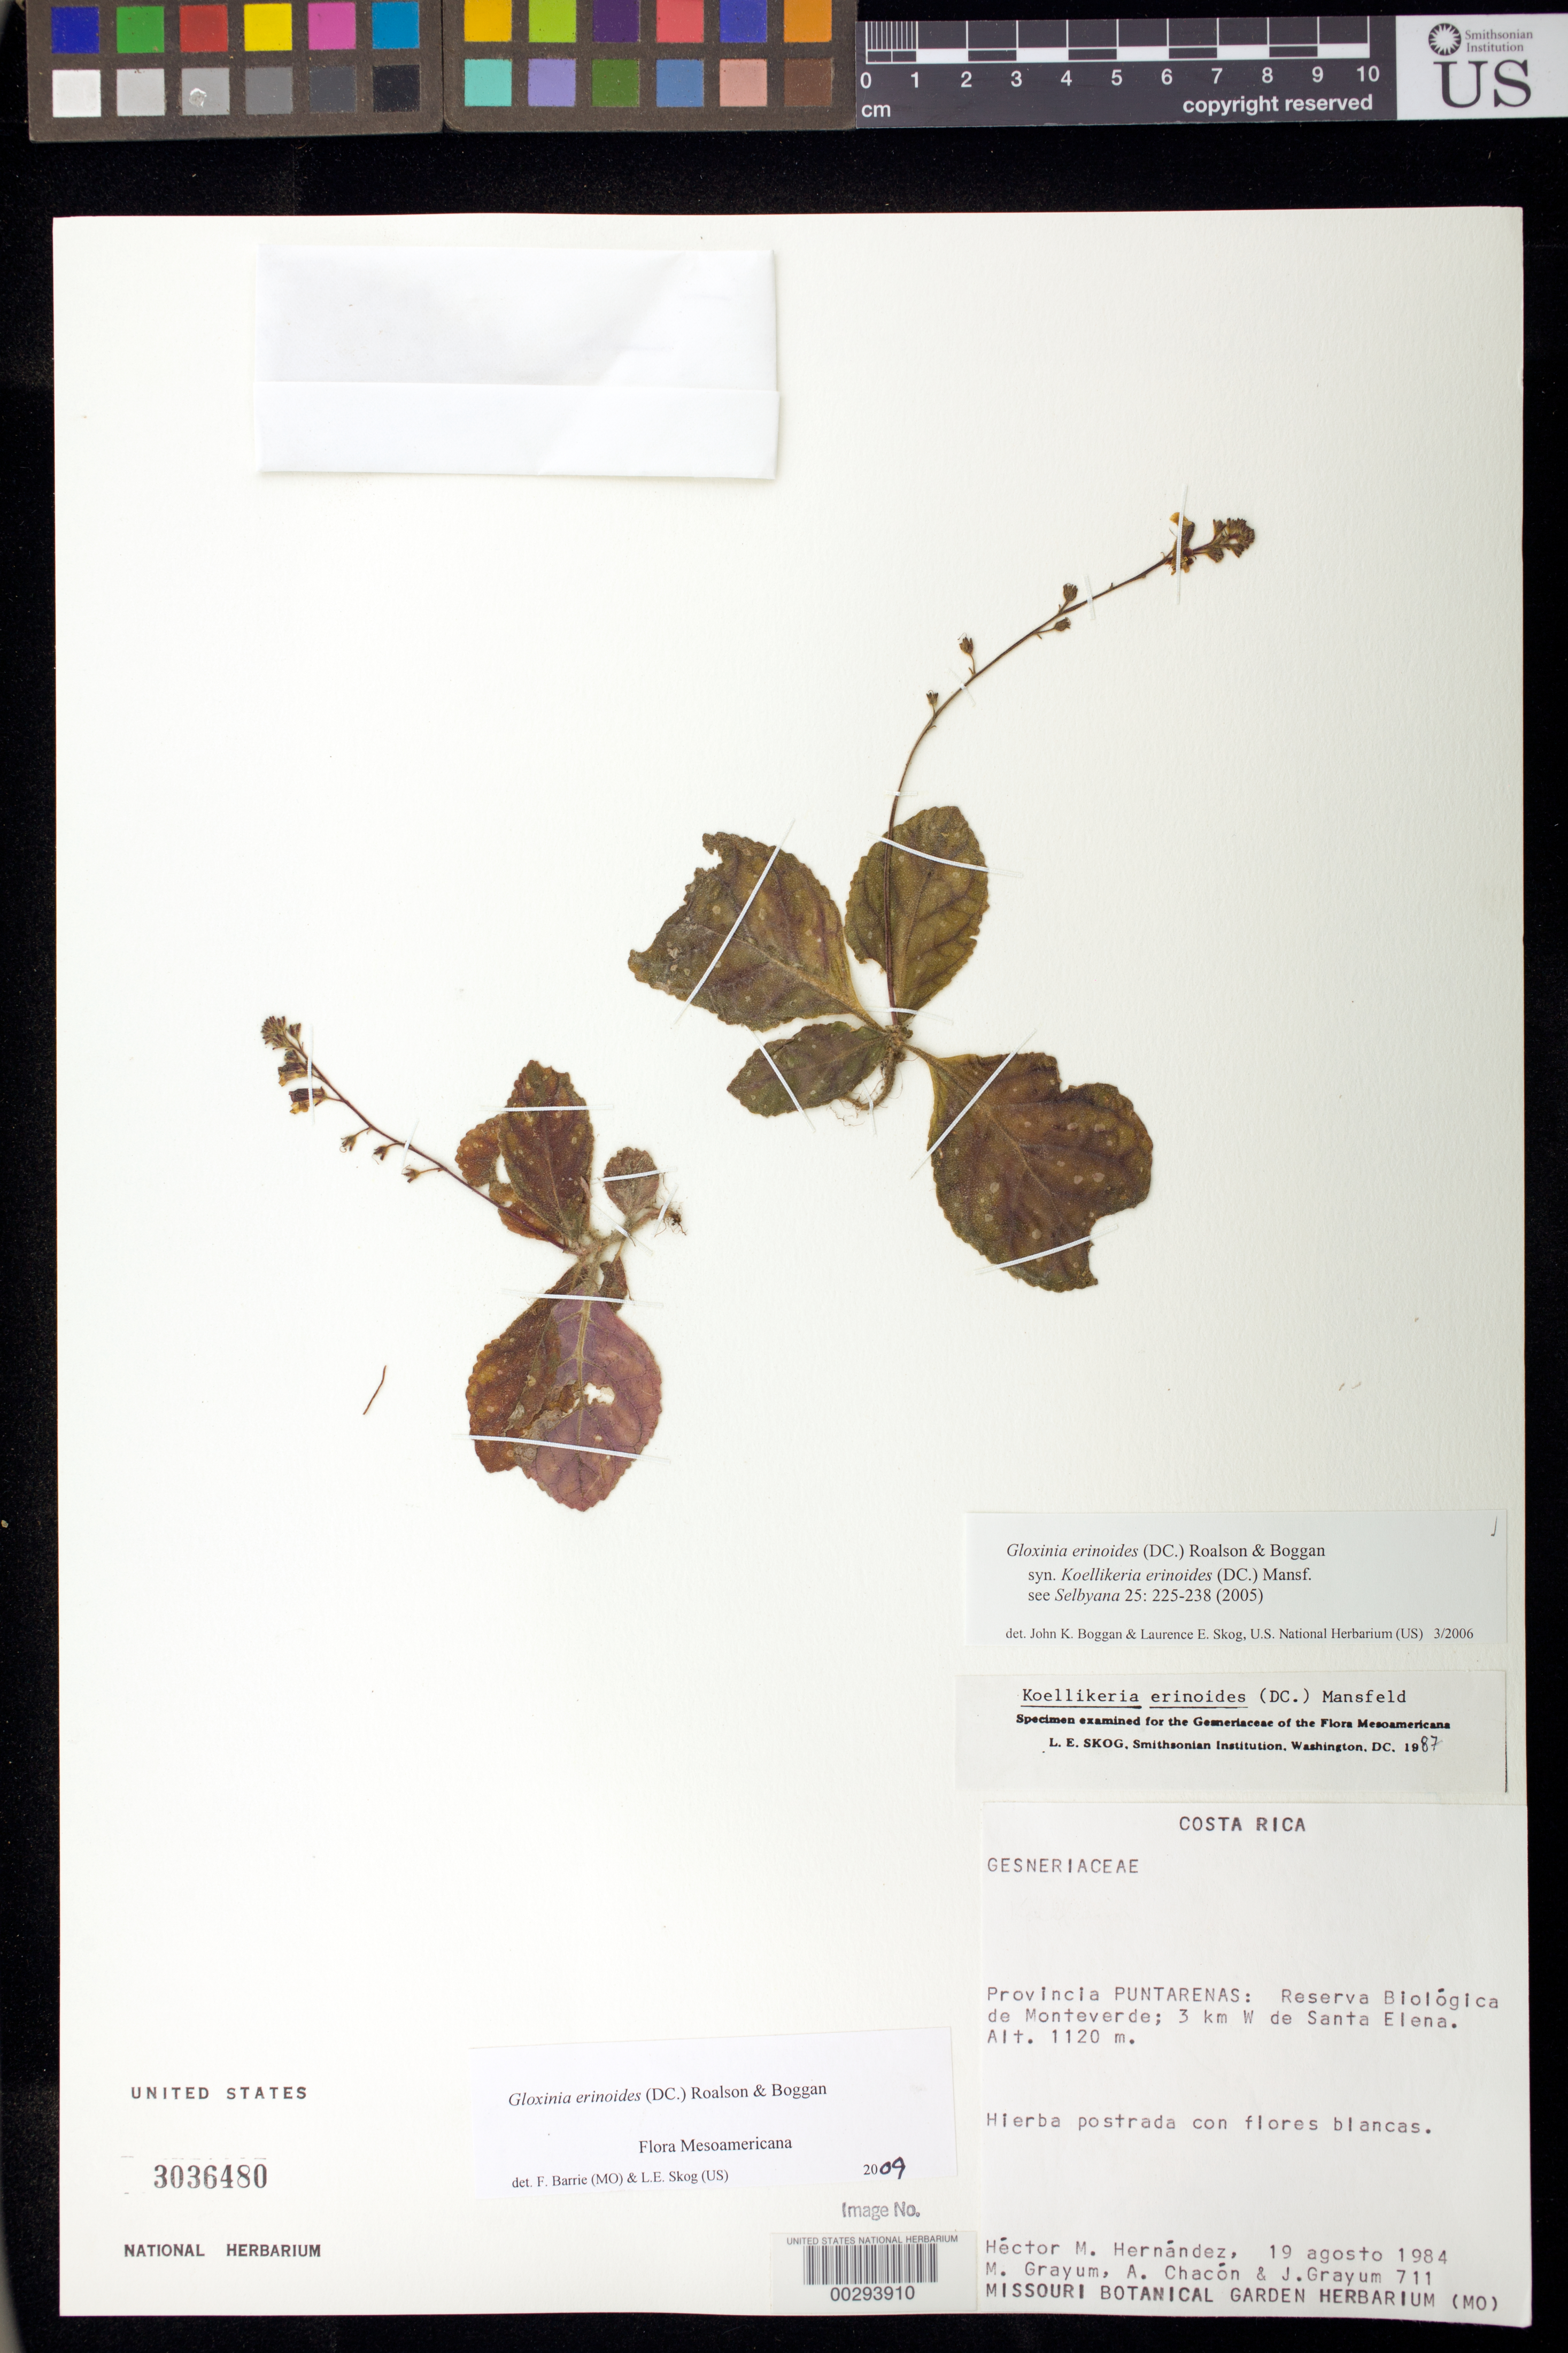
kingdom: Plantae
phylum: Tracheophyta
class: Magnoliopsida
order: Lamiales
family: Gesneriaceae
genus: Gloxinia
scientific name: Gloxinia erinoides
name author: (DC.) Roalson & Boggan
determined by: Boggan, J. K.; Skog, L. E.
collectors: H. Hernández G., M. H. Grayum, A. Chacón & J. Grayum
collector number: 711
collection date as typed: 19 Aug 1984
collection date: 1984-08-19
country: Costa Rica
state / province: Puntarenas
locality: Reserva Biologica de Monteverde, 3 km W of Santa Elena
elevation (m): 1120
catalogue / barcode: US 3036480